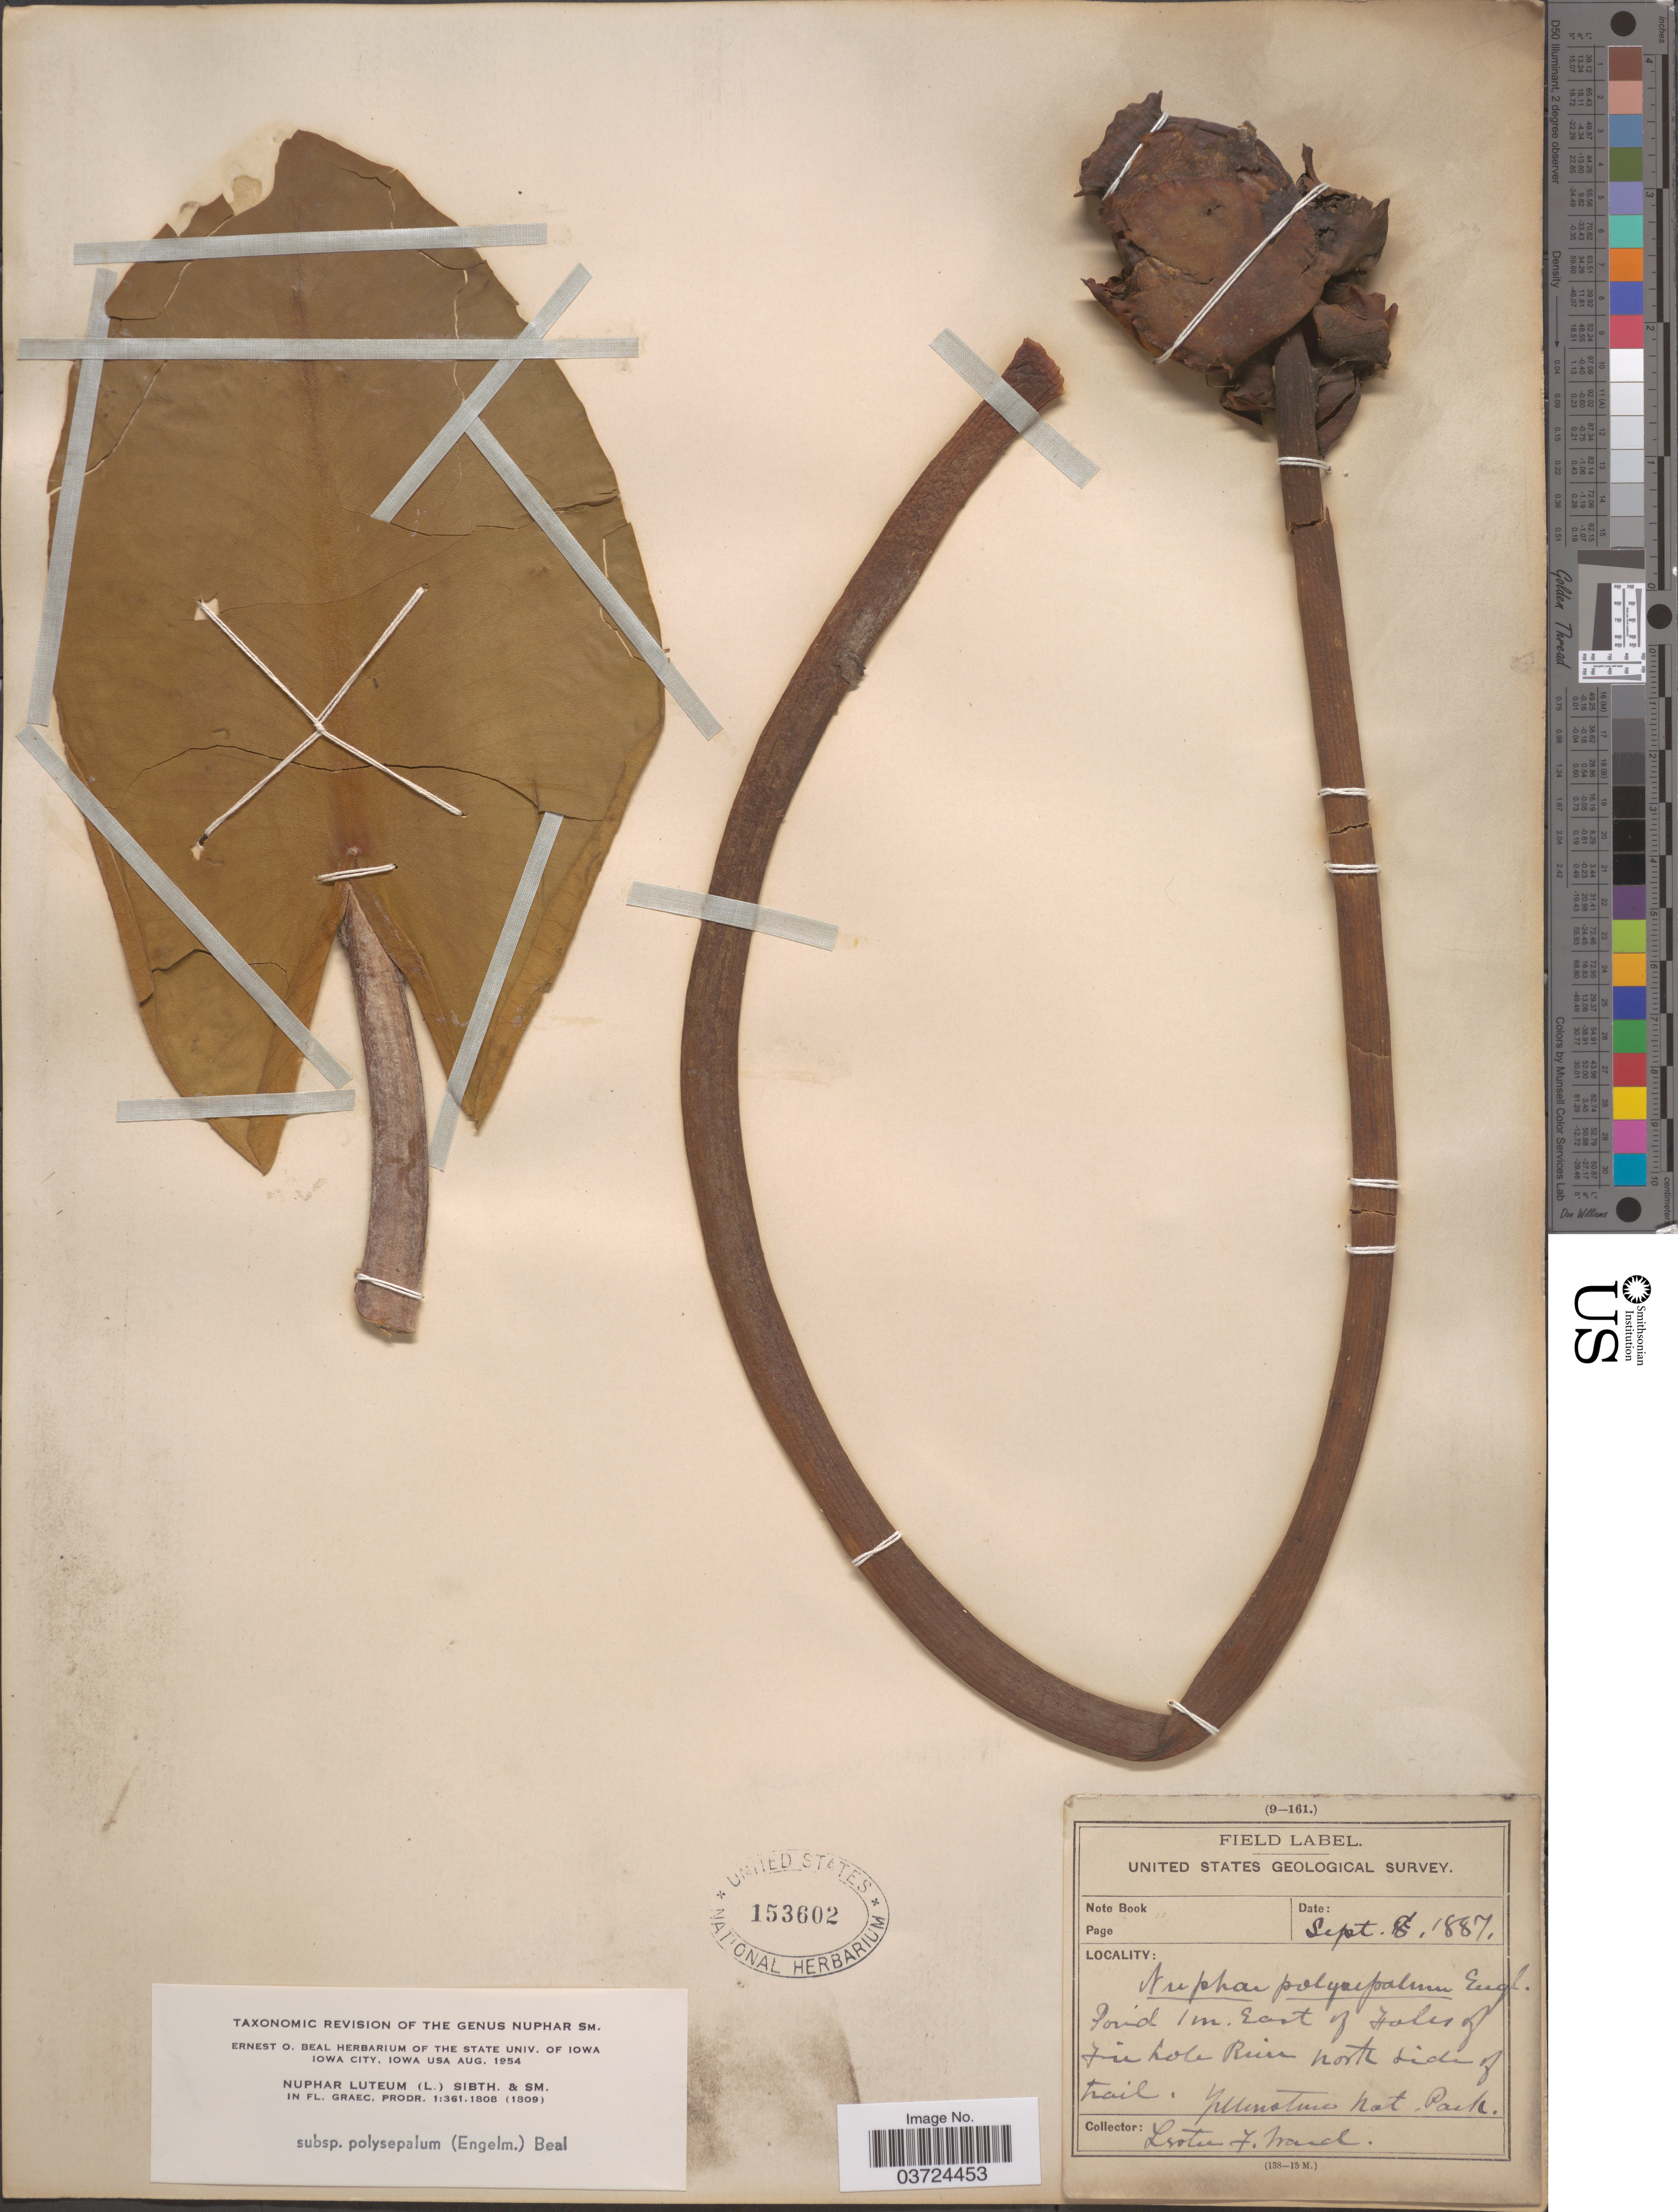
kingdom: Plantae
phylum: Tracheophyta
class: Magnoliopsida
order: Nymphaeales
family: Nymphaeaceae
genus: Nuphar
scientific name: Nuphar polysepala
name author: Englem.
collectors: L. F. Ward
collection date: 1887-09-08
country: United States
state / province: Wyoming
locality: East of Holes of Firehole River. North side of trail. Yellowstone Nat. Park.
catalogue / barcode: US 153602